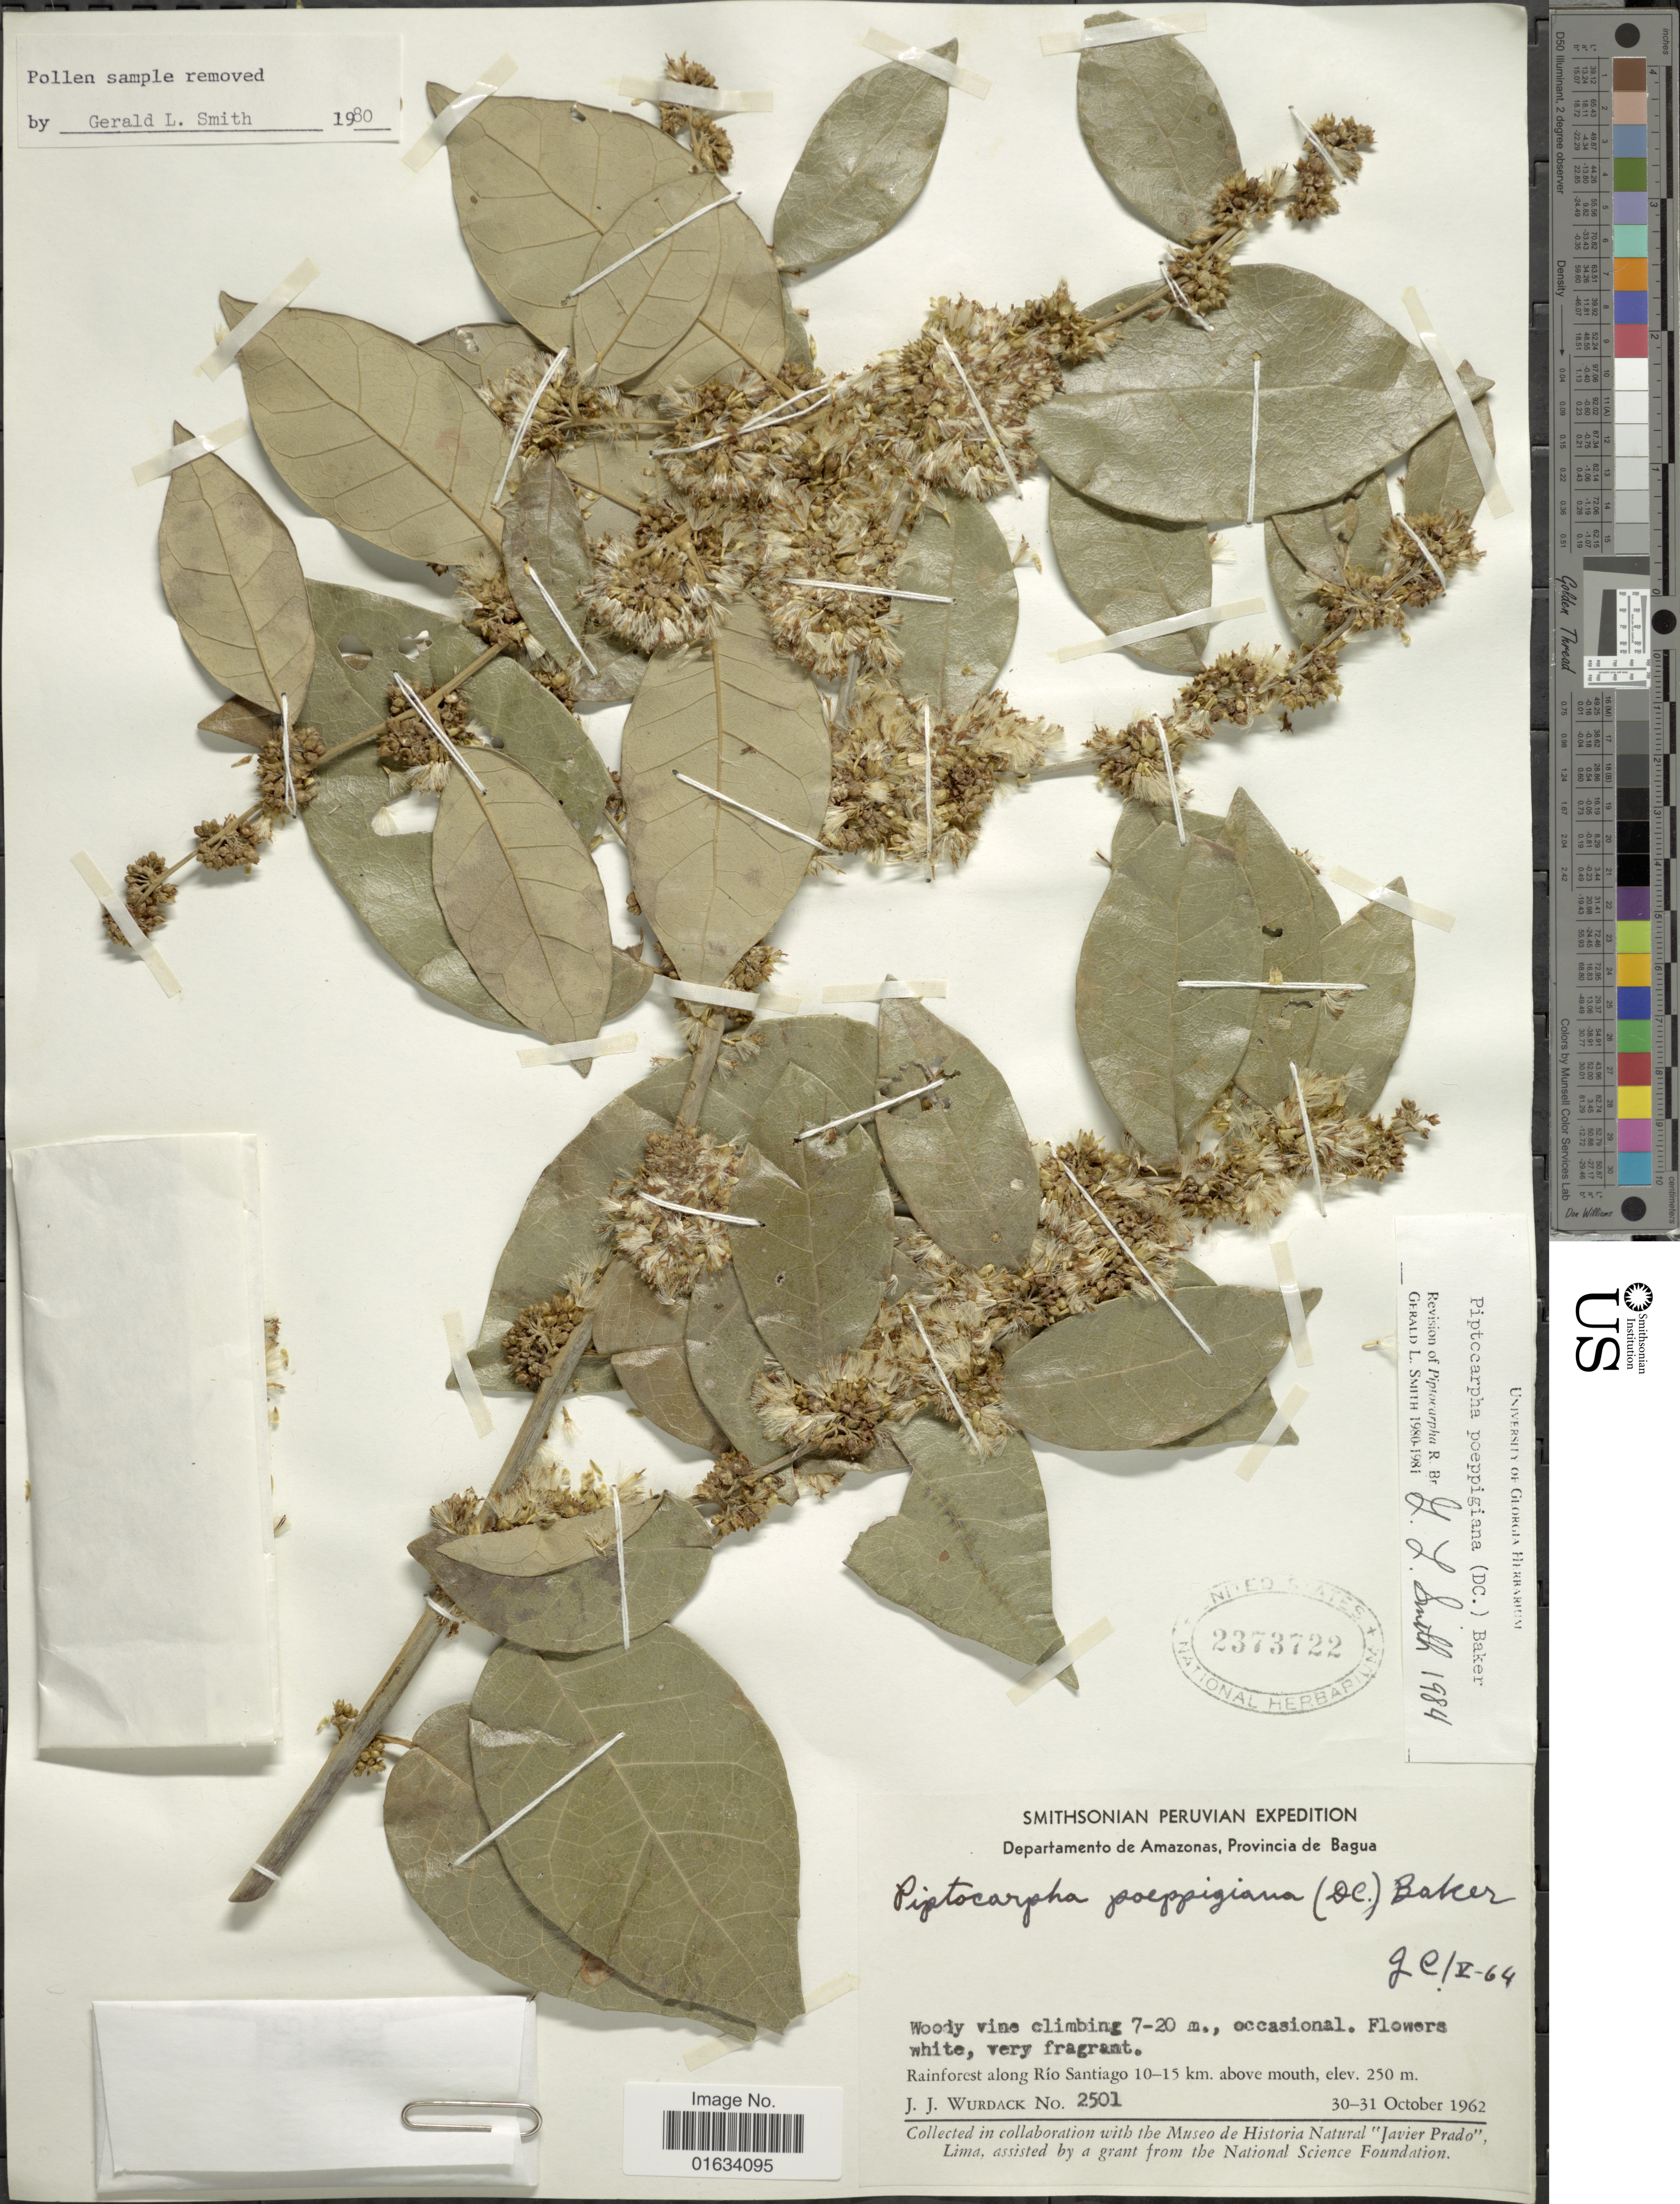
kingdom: Plantae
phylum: Tracheophyta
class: Magnoliopsida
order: Asterales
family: Asteraceae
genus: Piptocarpha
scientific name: Piptocarpha poeppigiana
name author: (DC.) Baker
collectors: J. J. Wurdack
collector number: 2501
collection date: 1962-10-30/1962-10-31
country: Peru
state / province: Amazonas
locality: Departamento de Amazonas, Provincia de Bagua. Rainforest along Rio Santiago 10-15 km. above mouth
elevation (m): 250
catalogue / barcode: US 2373722